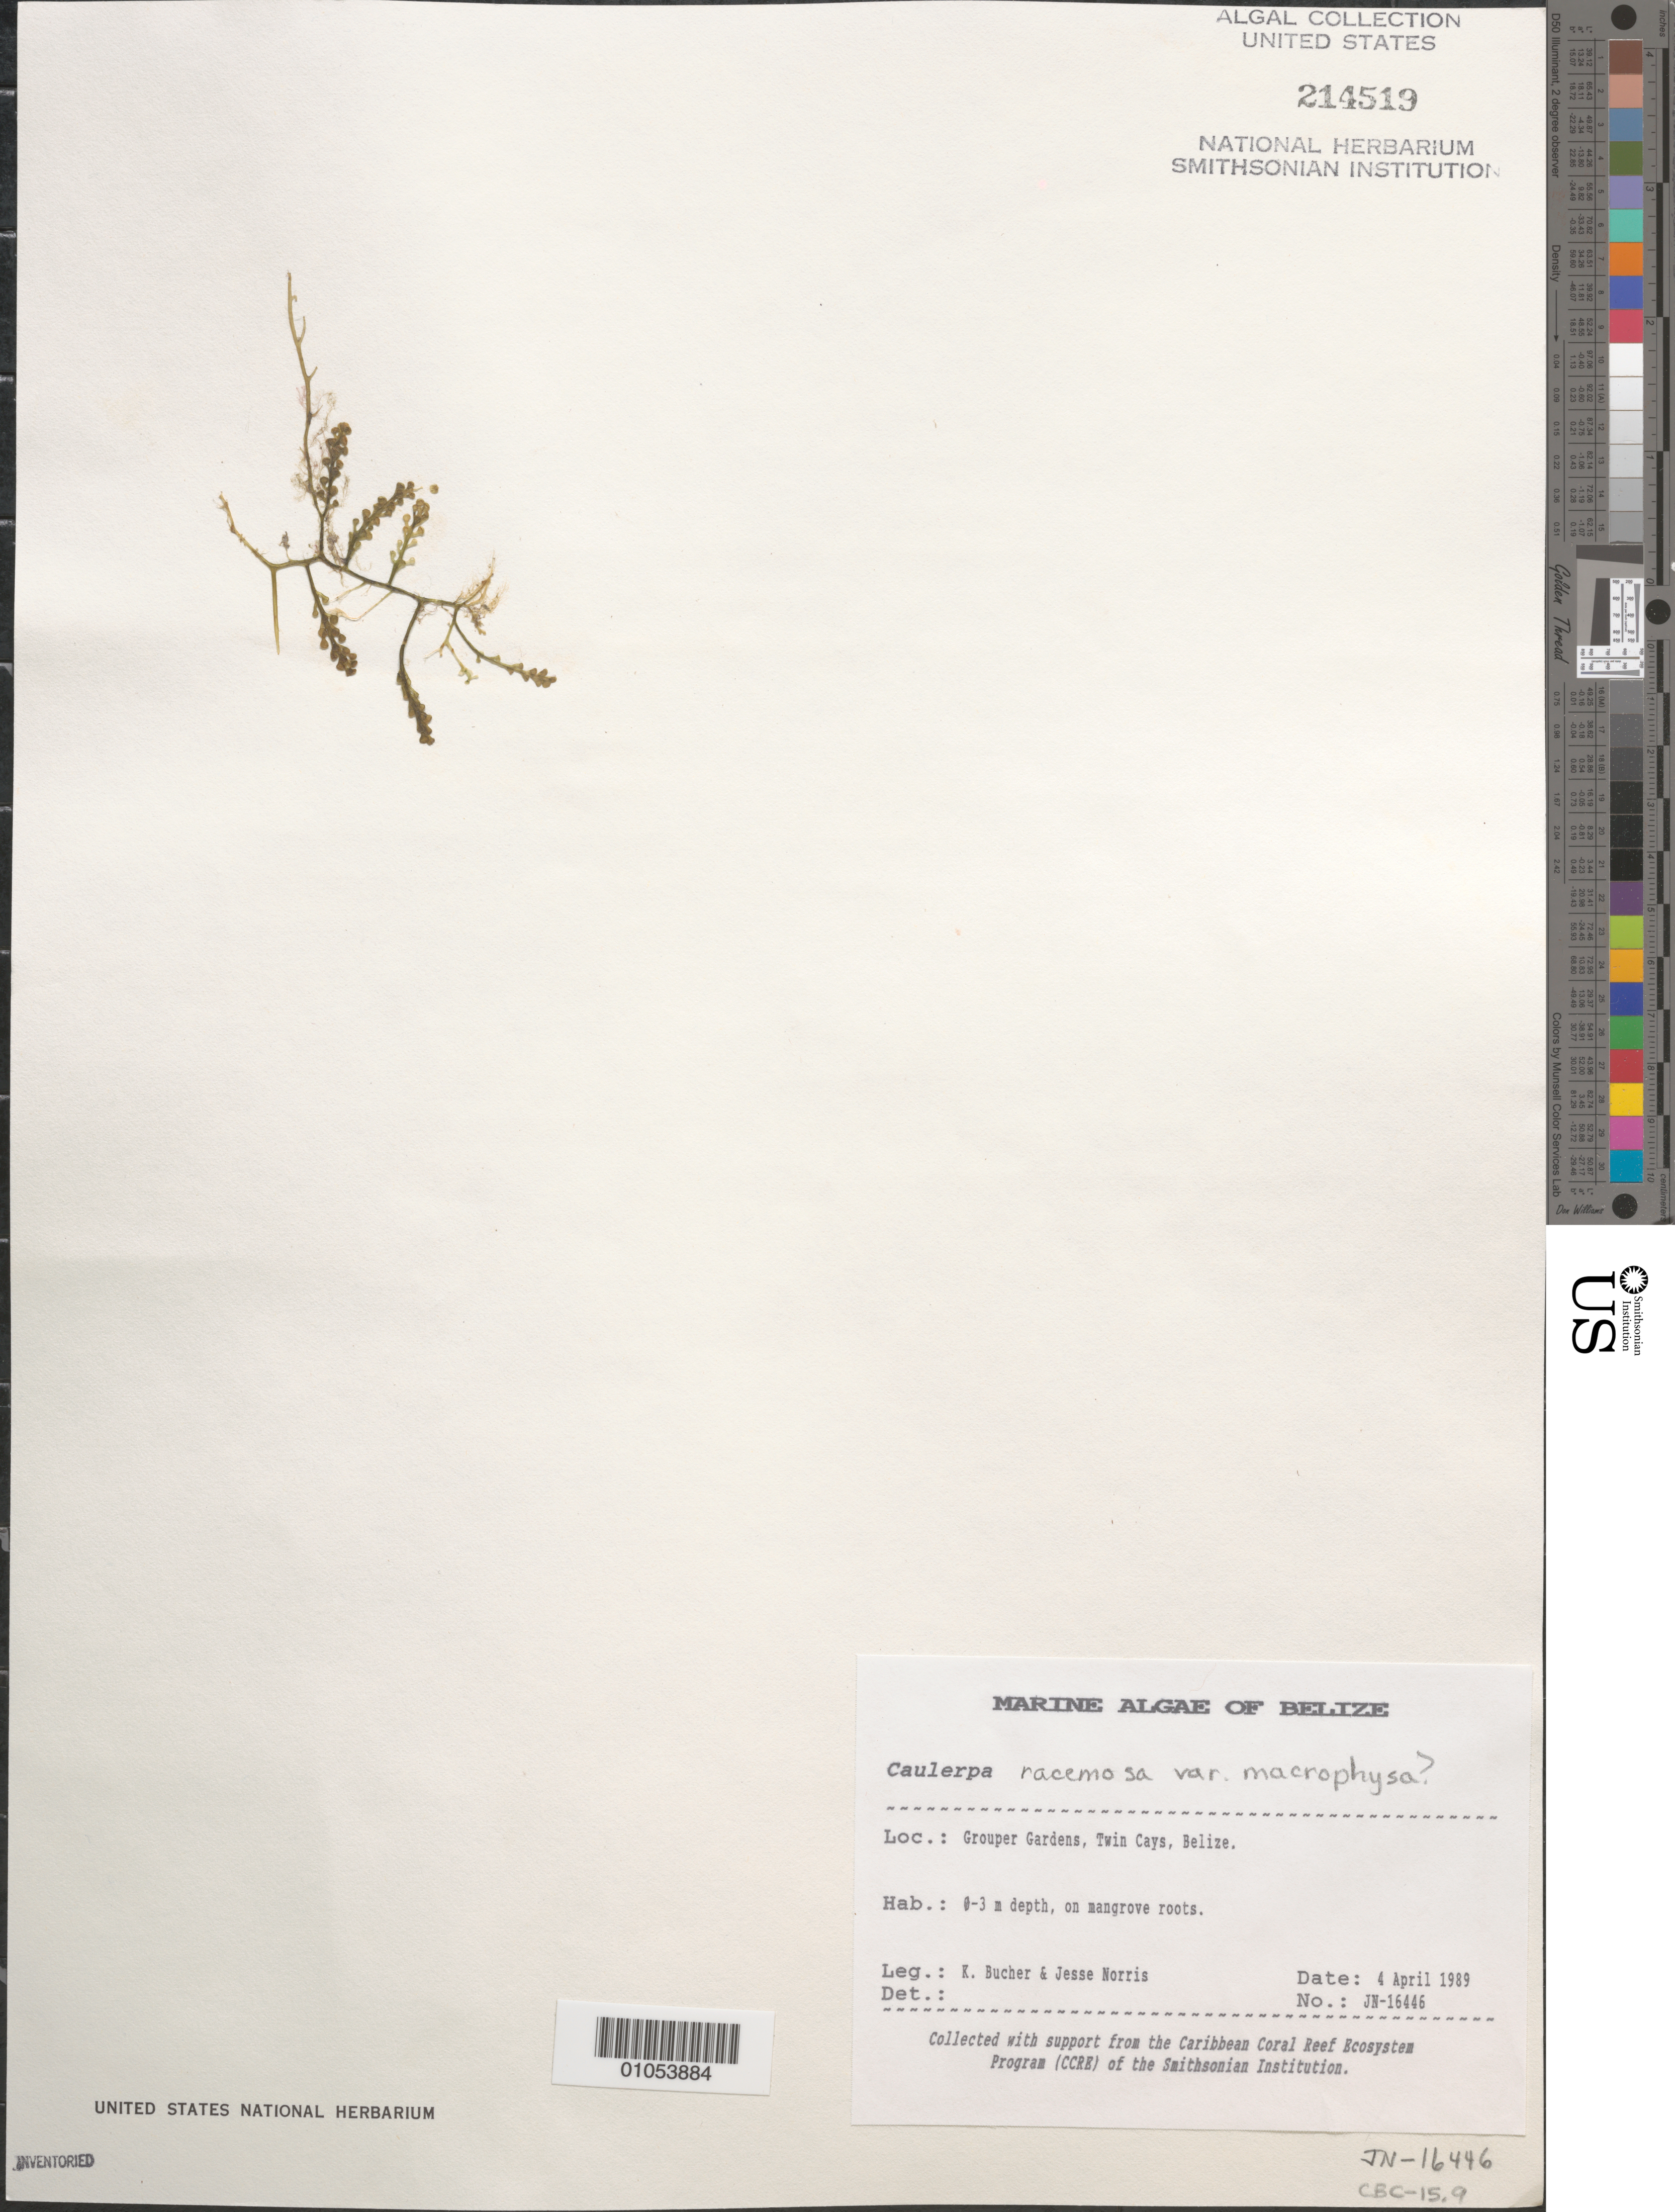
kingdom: Plantae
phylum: Chlorophyta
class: Ulvophyceae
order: Bryopsidales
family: Caulerpaceae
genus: Caulerpa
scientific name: Caulerpa racemosa var. macrophysa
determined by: Norris, James N.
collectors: K. E. Bucher & J. A. Norris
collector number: JN-16446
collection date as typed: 04 Apr 1989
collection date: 1989-04-04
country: Belize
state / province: Stann Creek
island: Twin Cays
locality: Grouper Gardens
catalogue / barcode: US 214519